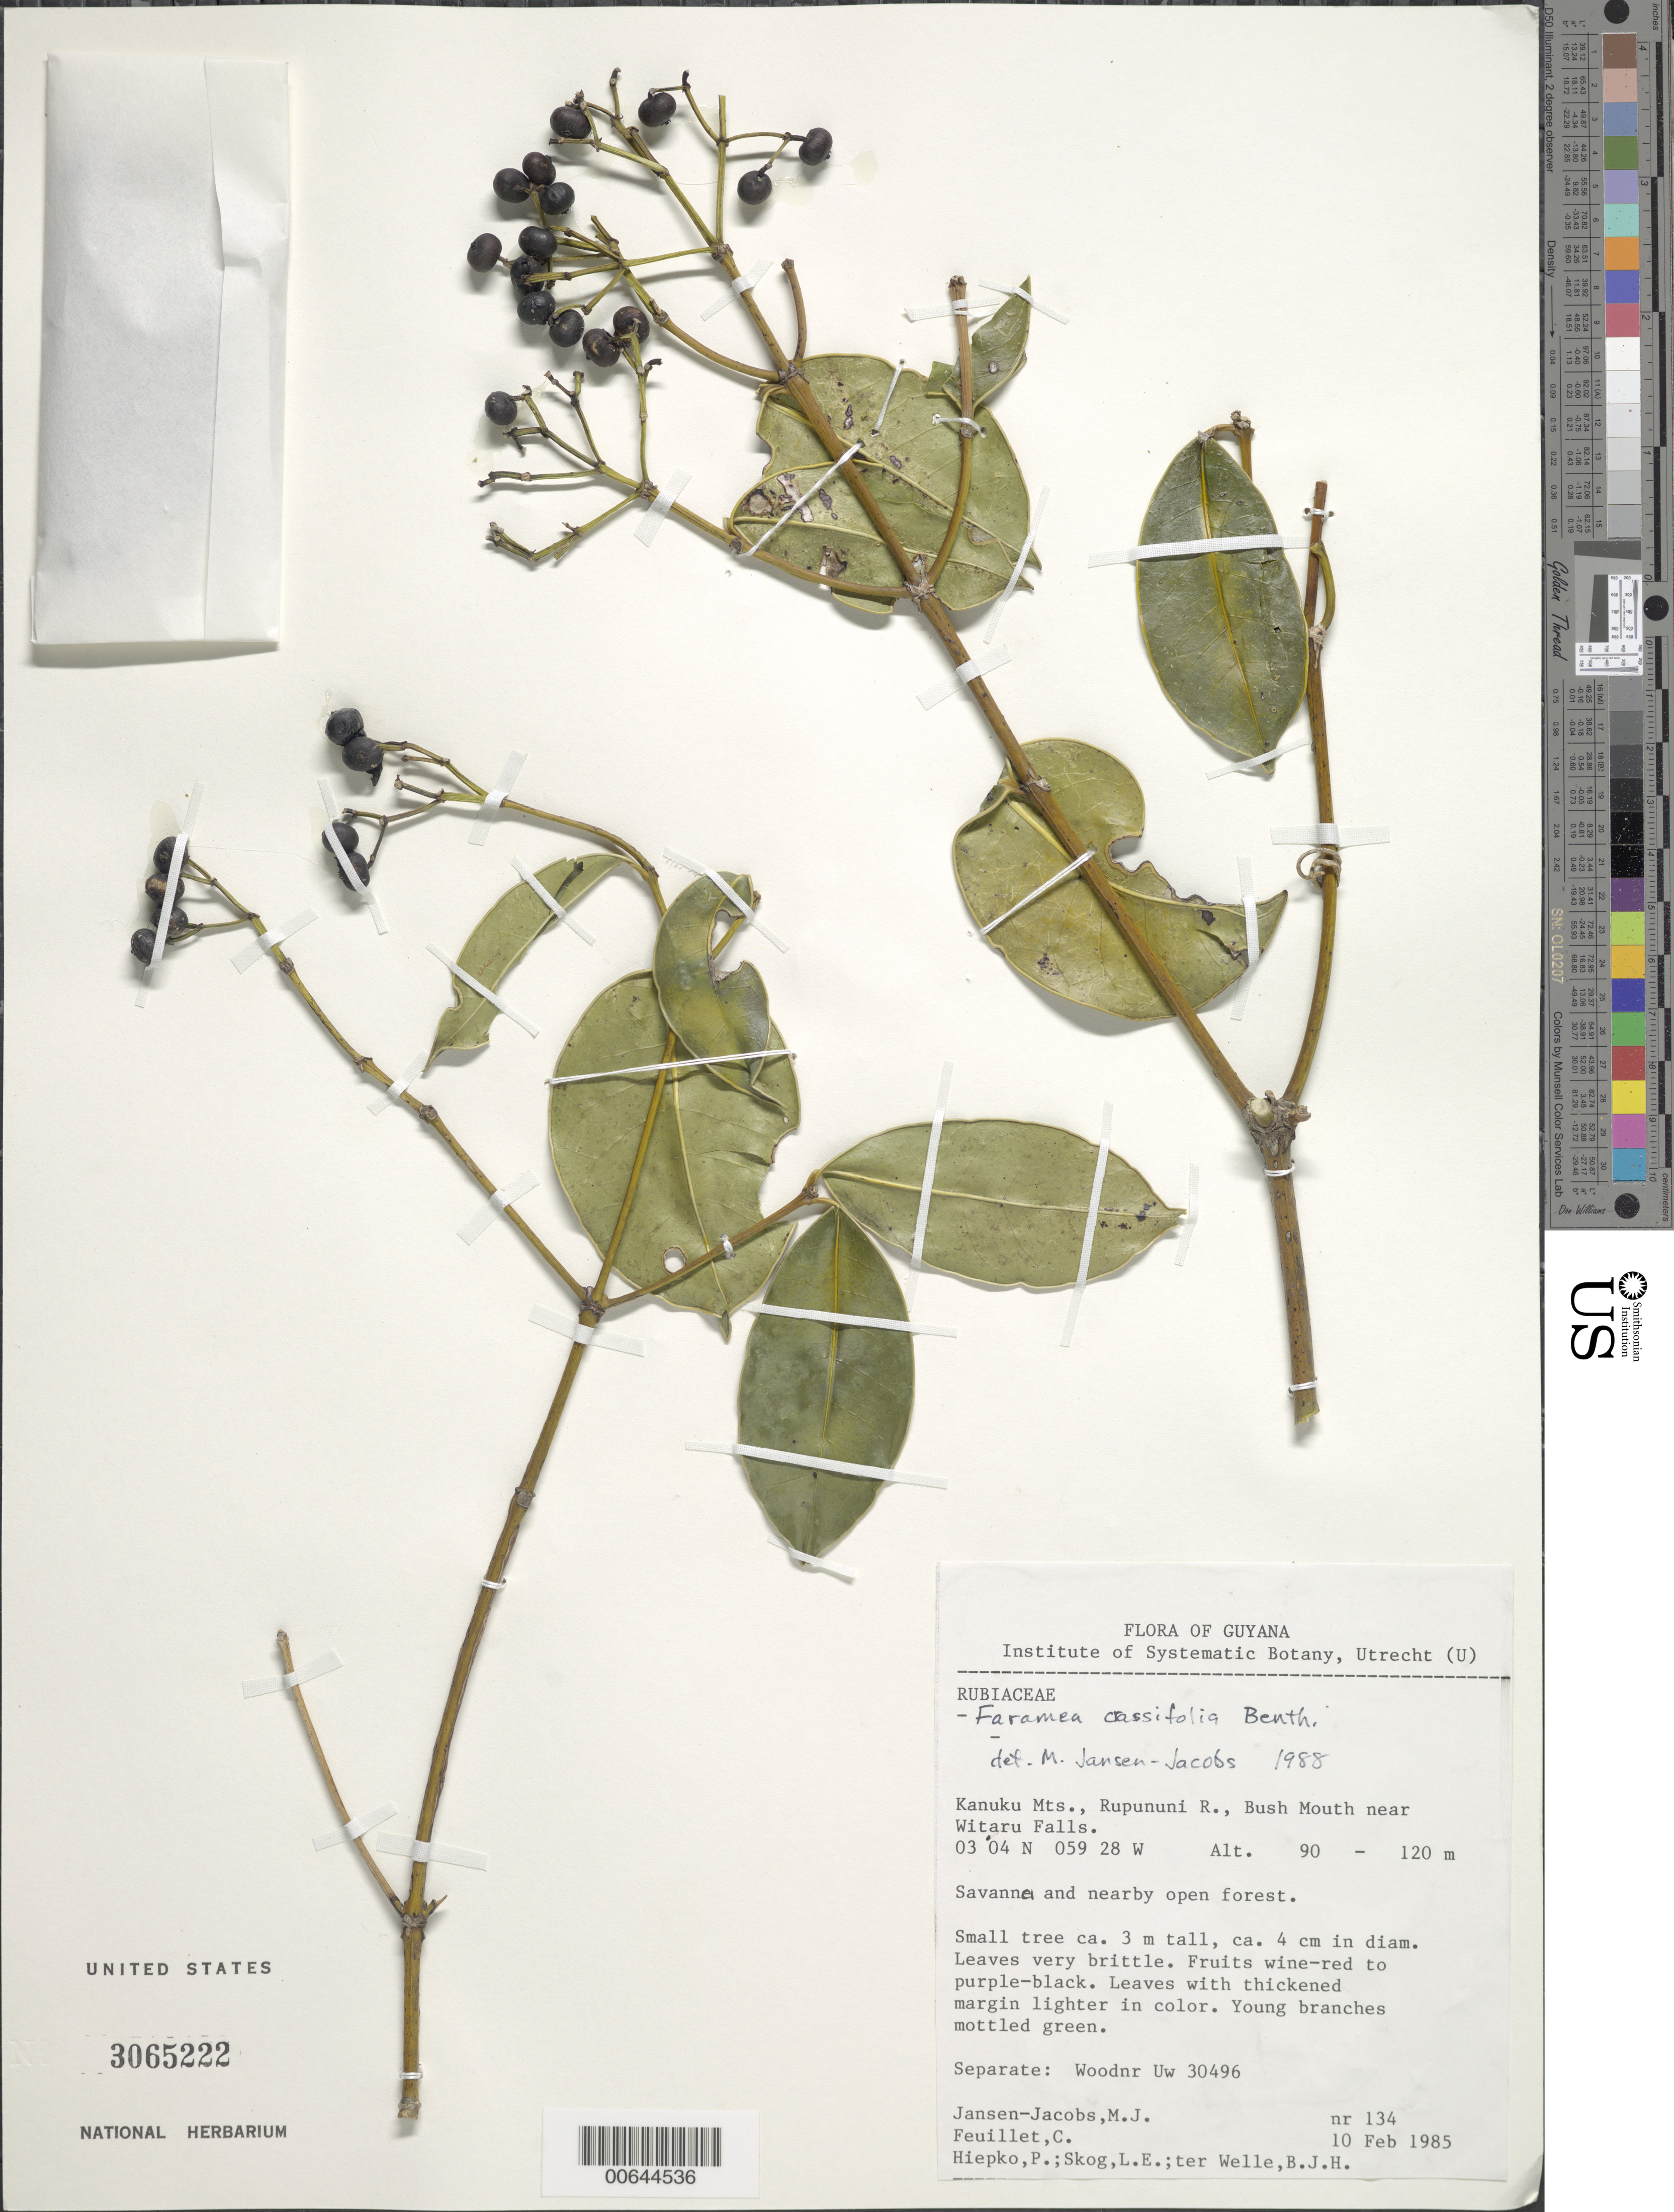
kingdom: Plantae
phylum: Tracheophyta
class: Magnoliopsida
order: Gentianales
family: Rubiaceae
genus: Faramea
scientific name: Faramea crassifolia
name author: Benth.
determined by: Jansen-Jacobs, M. J., (U), Nationaal Herbarium Nederland, Utrecht University branch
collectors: M. J. Jansen-Jacobs, C. Feuillet, P. H. Hiepko, L. E. Skog & B. Welle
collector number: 134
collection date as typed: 10-Feb-85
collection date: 1985-02-10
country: Guyana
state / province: U. Takutu-U. Essequibo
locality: Kanuku Mts., Rupununi R., Bush Mouth near Witaru Falls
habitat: Savanna, nearby open forest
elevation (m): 90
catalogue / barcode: US 3065222